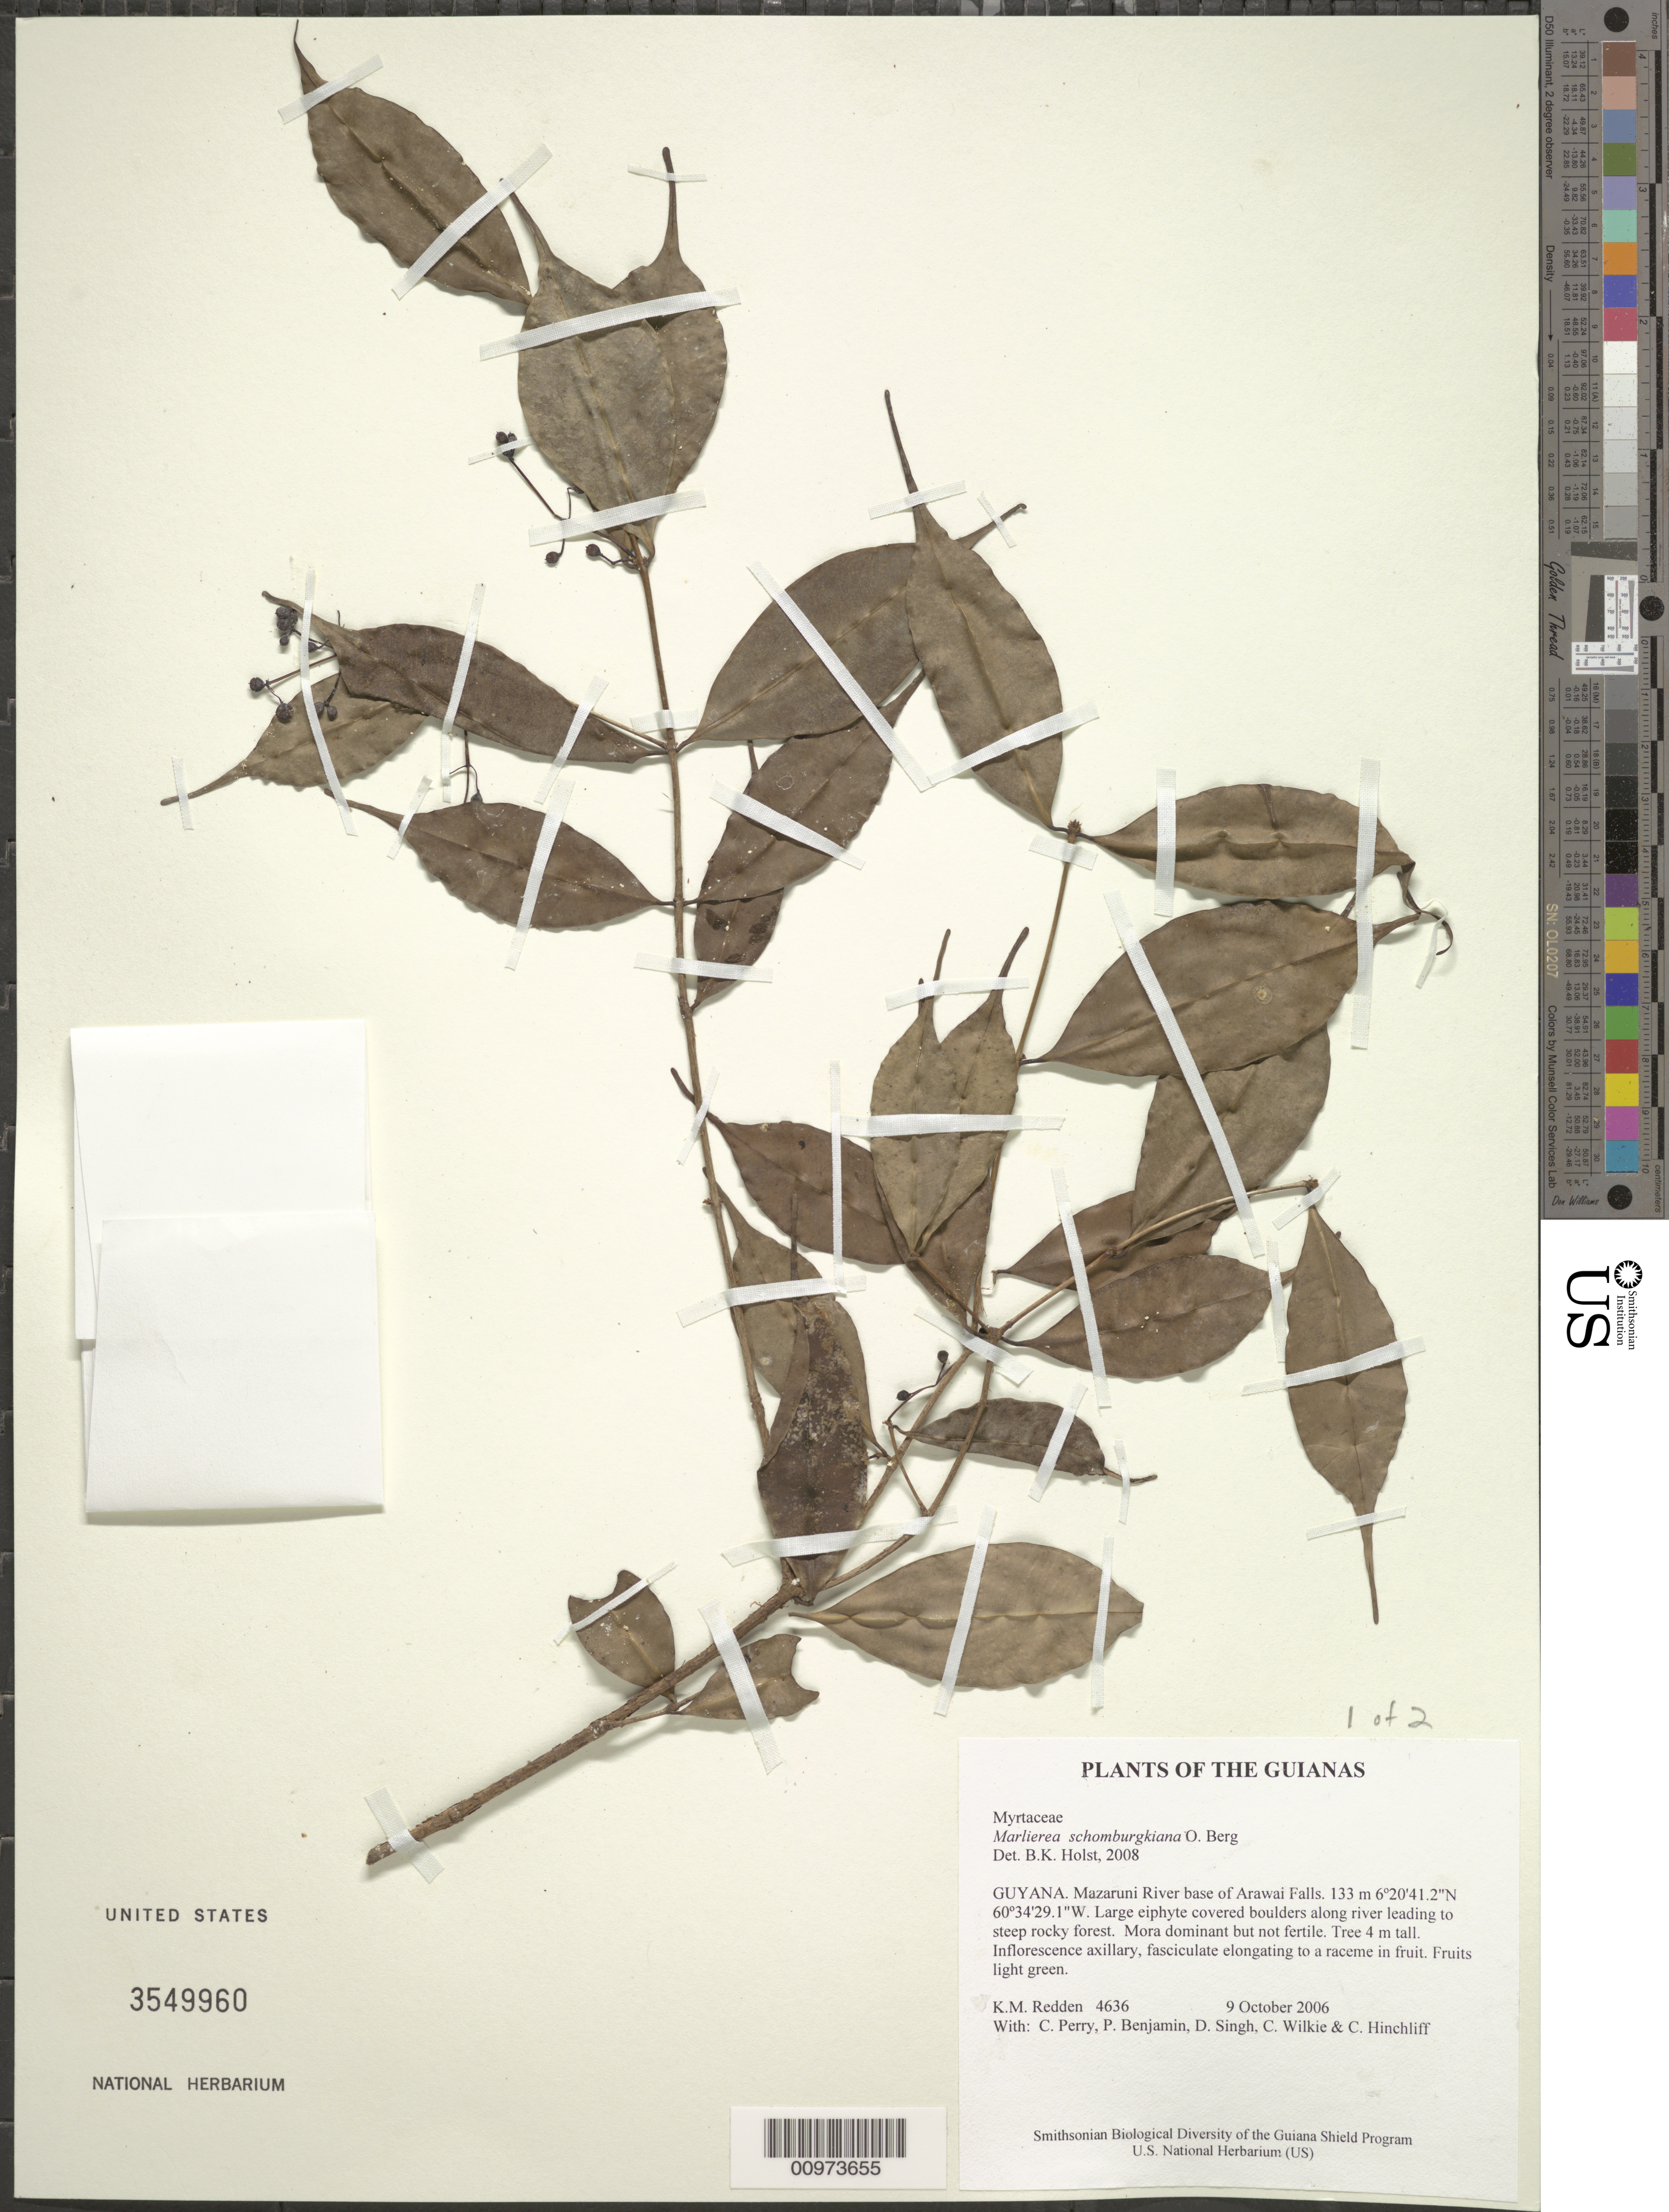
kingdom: Plantae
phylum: Tracheophyta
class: Magnoliopsida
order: Myrtales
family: Myrtaceae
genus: Myrcia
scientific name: Myrcia neoschomburgkiana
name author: E. Lucas & C.E. Wilson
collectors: K. M. Redden, C. Perry, P. Benjamin, D. Singh, C. Wilkie & C. E. Hinchliff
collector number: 4636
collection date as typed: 9 October 2006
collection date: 2006-10-09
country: Guyana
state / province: Cuyuni-Mazaruni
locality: Mazaruni River base of Arawai Falls.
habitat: Large epiphyte covered boulders along river leading to steep rocky forest. Mora dominant but not fertile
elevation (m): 133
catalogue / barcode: US 3549960